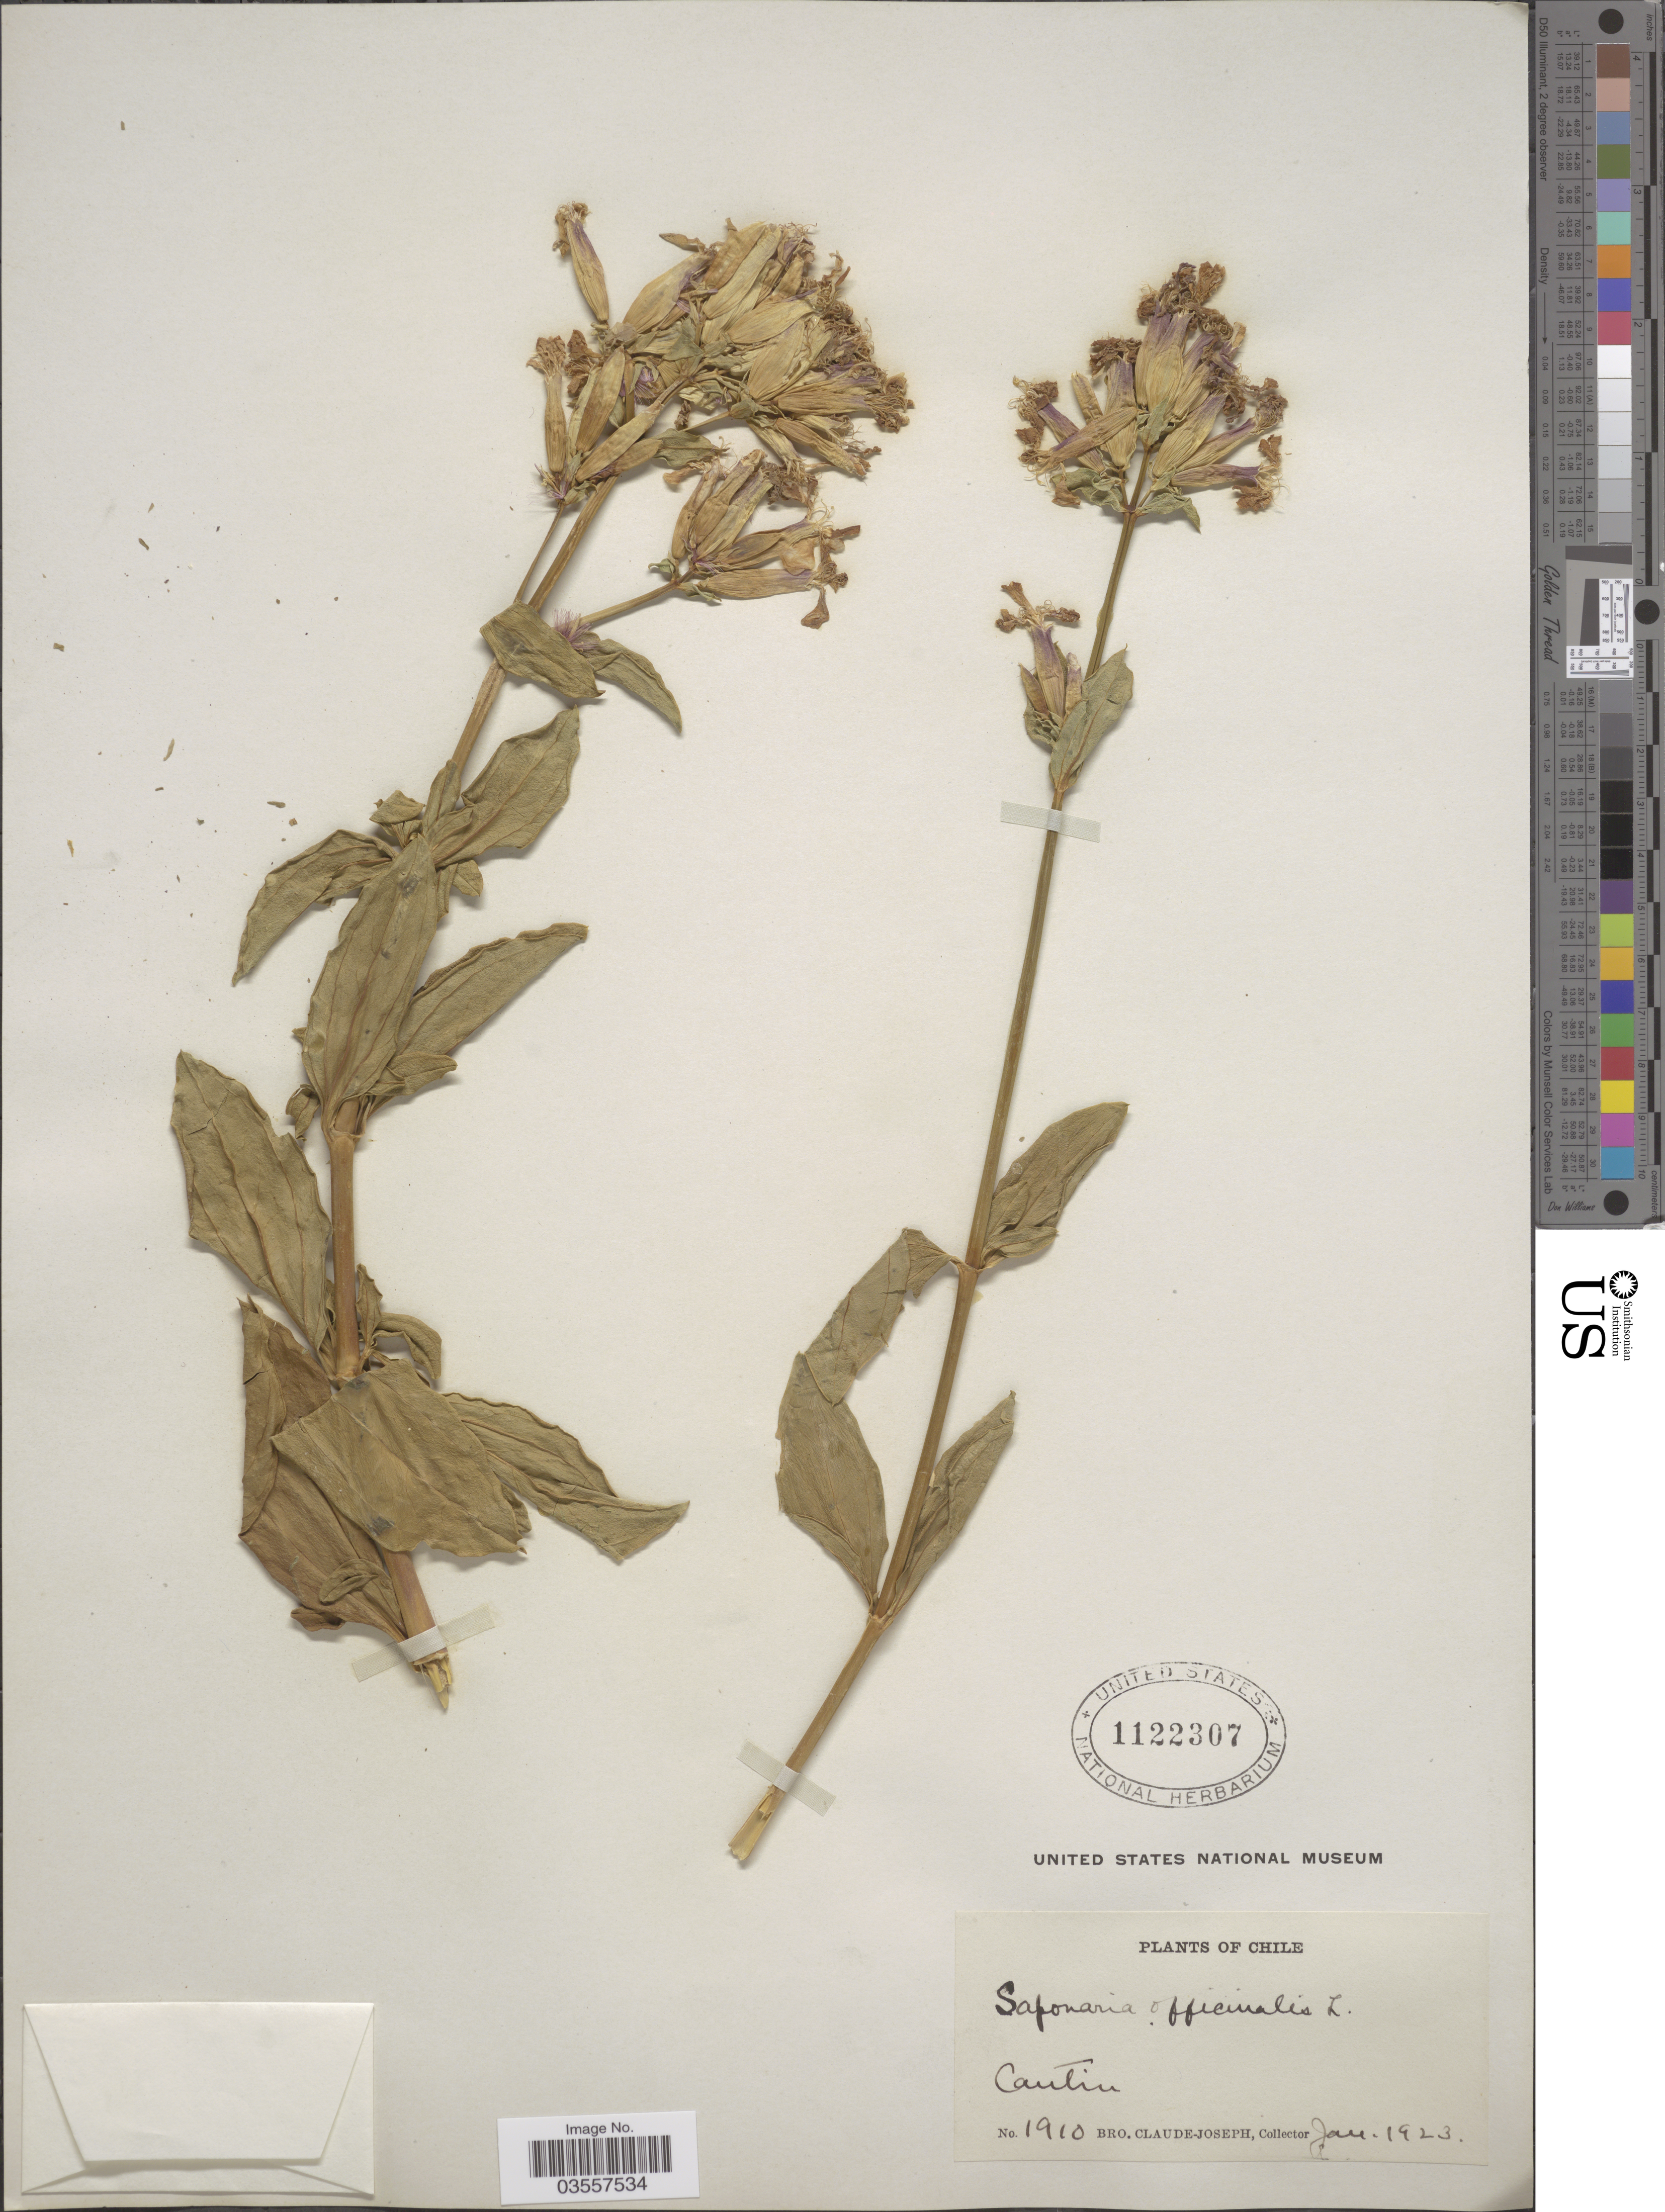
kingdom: Plantae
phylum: Tracheophyta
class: Magnoliopsida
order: Caryophyllales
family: Caryophyllaceae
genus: Saponaria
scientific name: Saponaria officinalis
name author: L.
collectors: Bro. Claude-Joseph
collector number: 1910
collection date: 1923-01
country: Chile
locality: Cautin.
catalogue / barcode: US 1122307